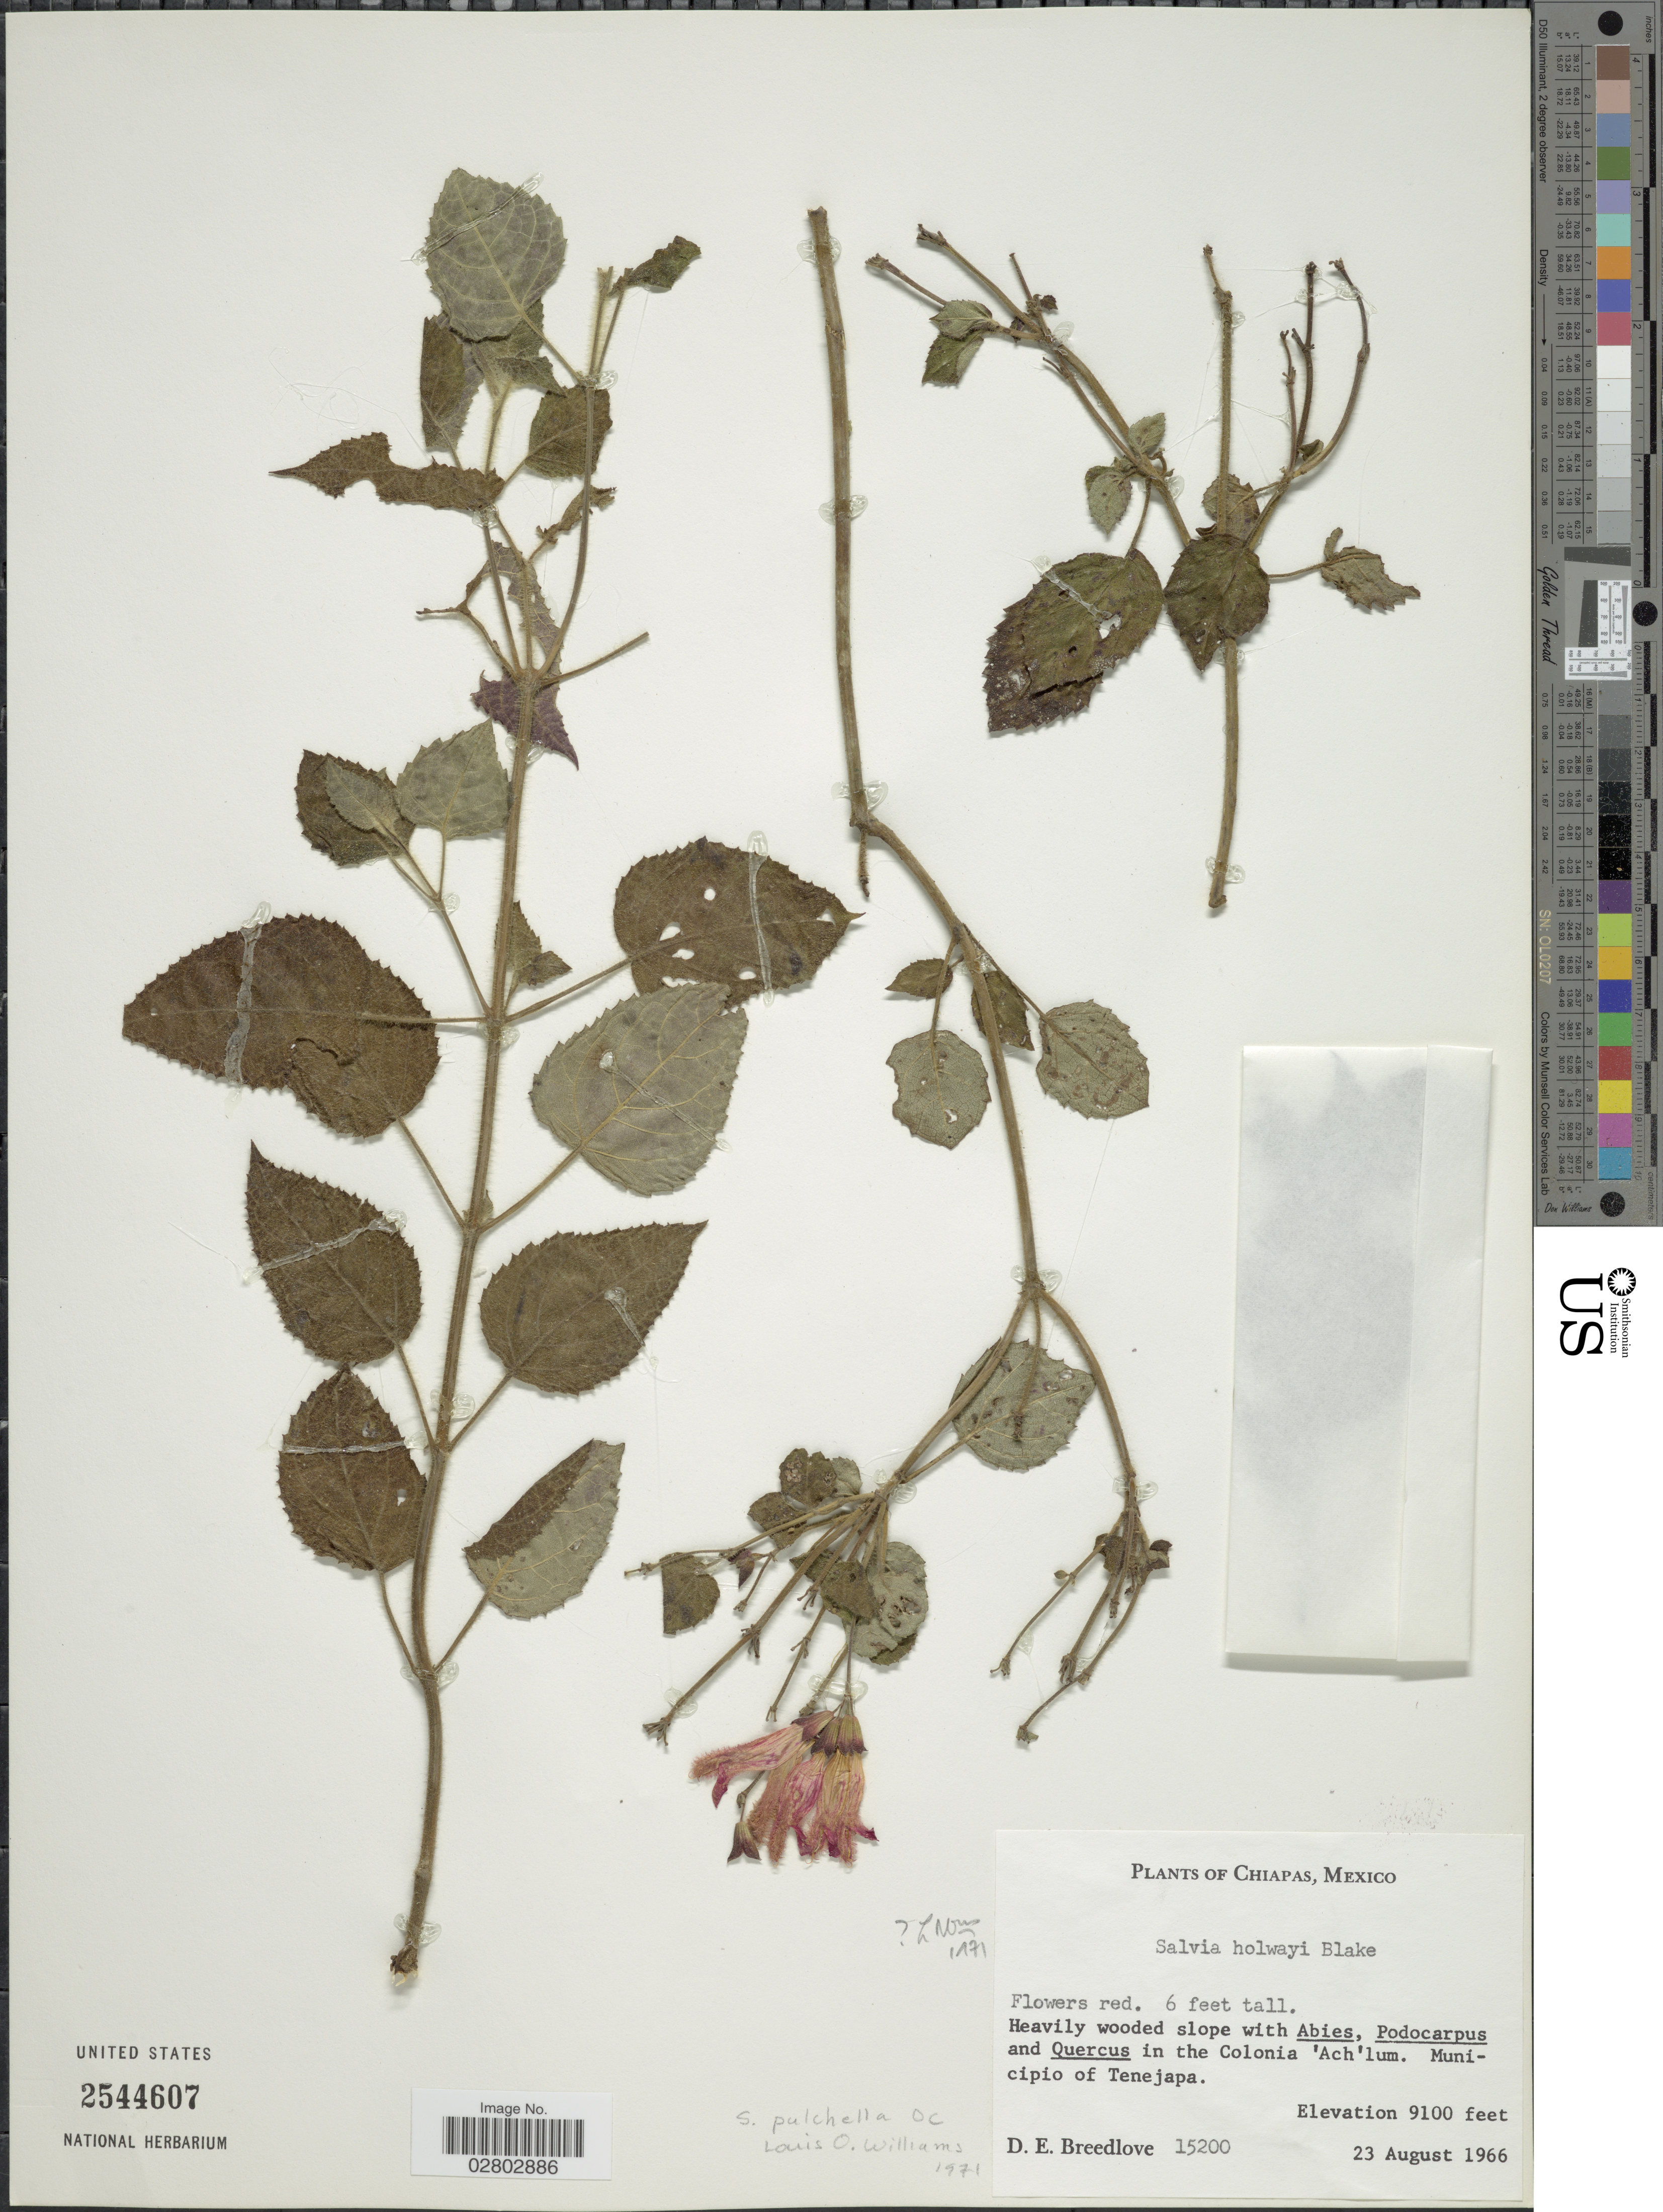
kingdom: Plantae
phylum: Tracheophyta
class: Magnoliopsida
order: Lamiales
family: Lamiaceae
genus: Salvia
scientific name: Salvia pulchella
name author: DC.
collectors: D. E. Breedlove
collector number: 15200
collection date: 1966-08-23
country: Mexico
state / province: Chiapas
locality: Municipio of Tenejapa.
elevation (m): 2774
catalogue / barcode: US 2544607